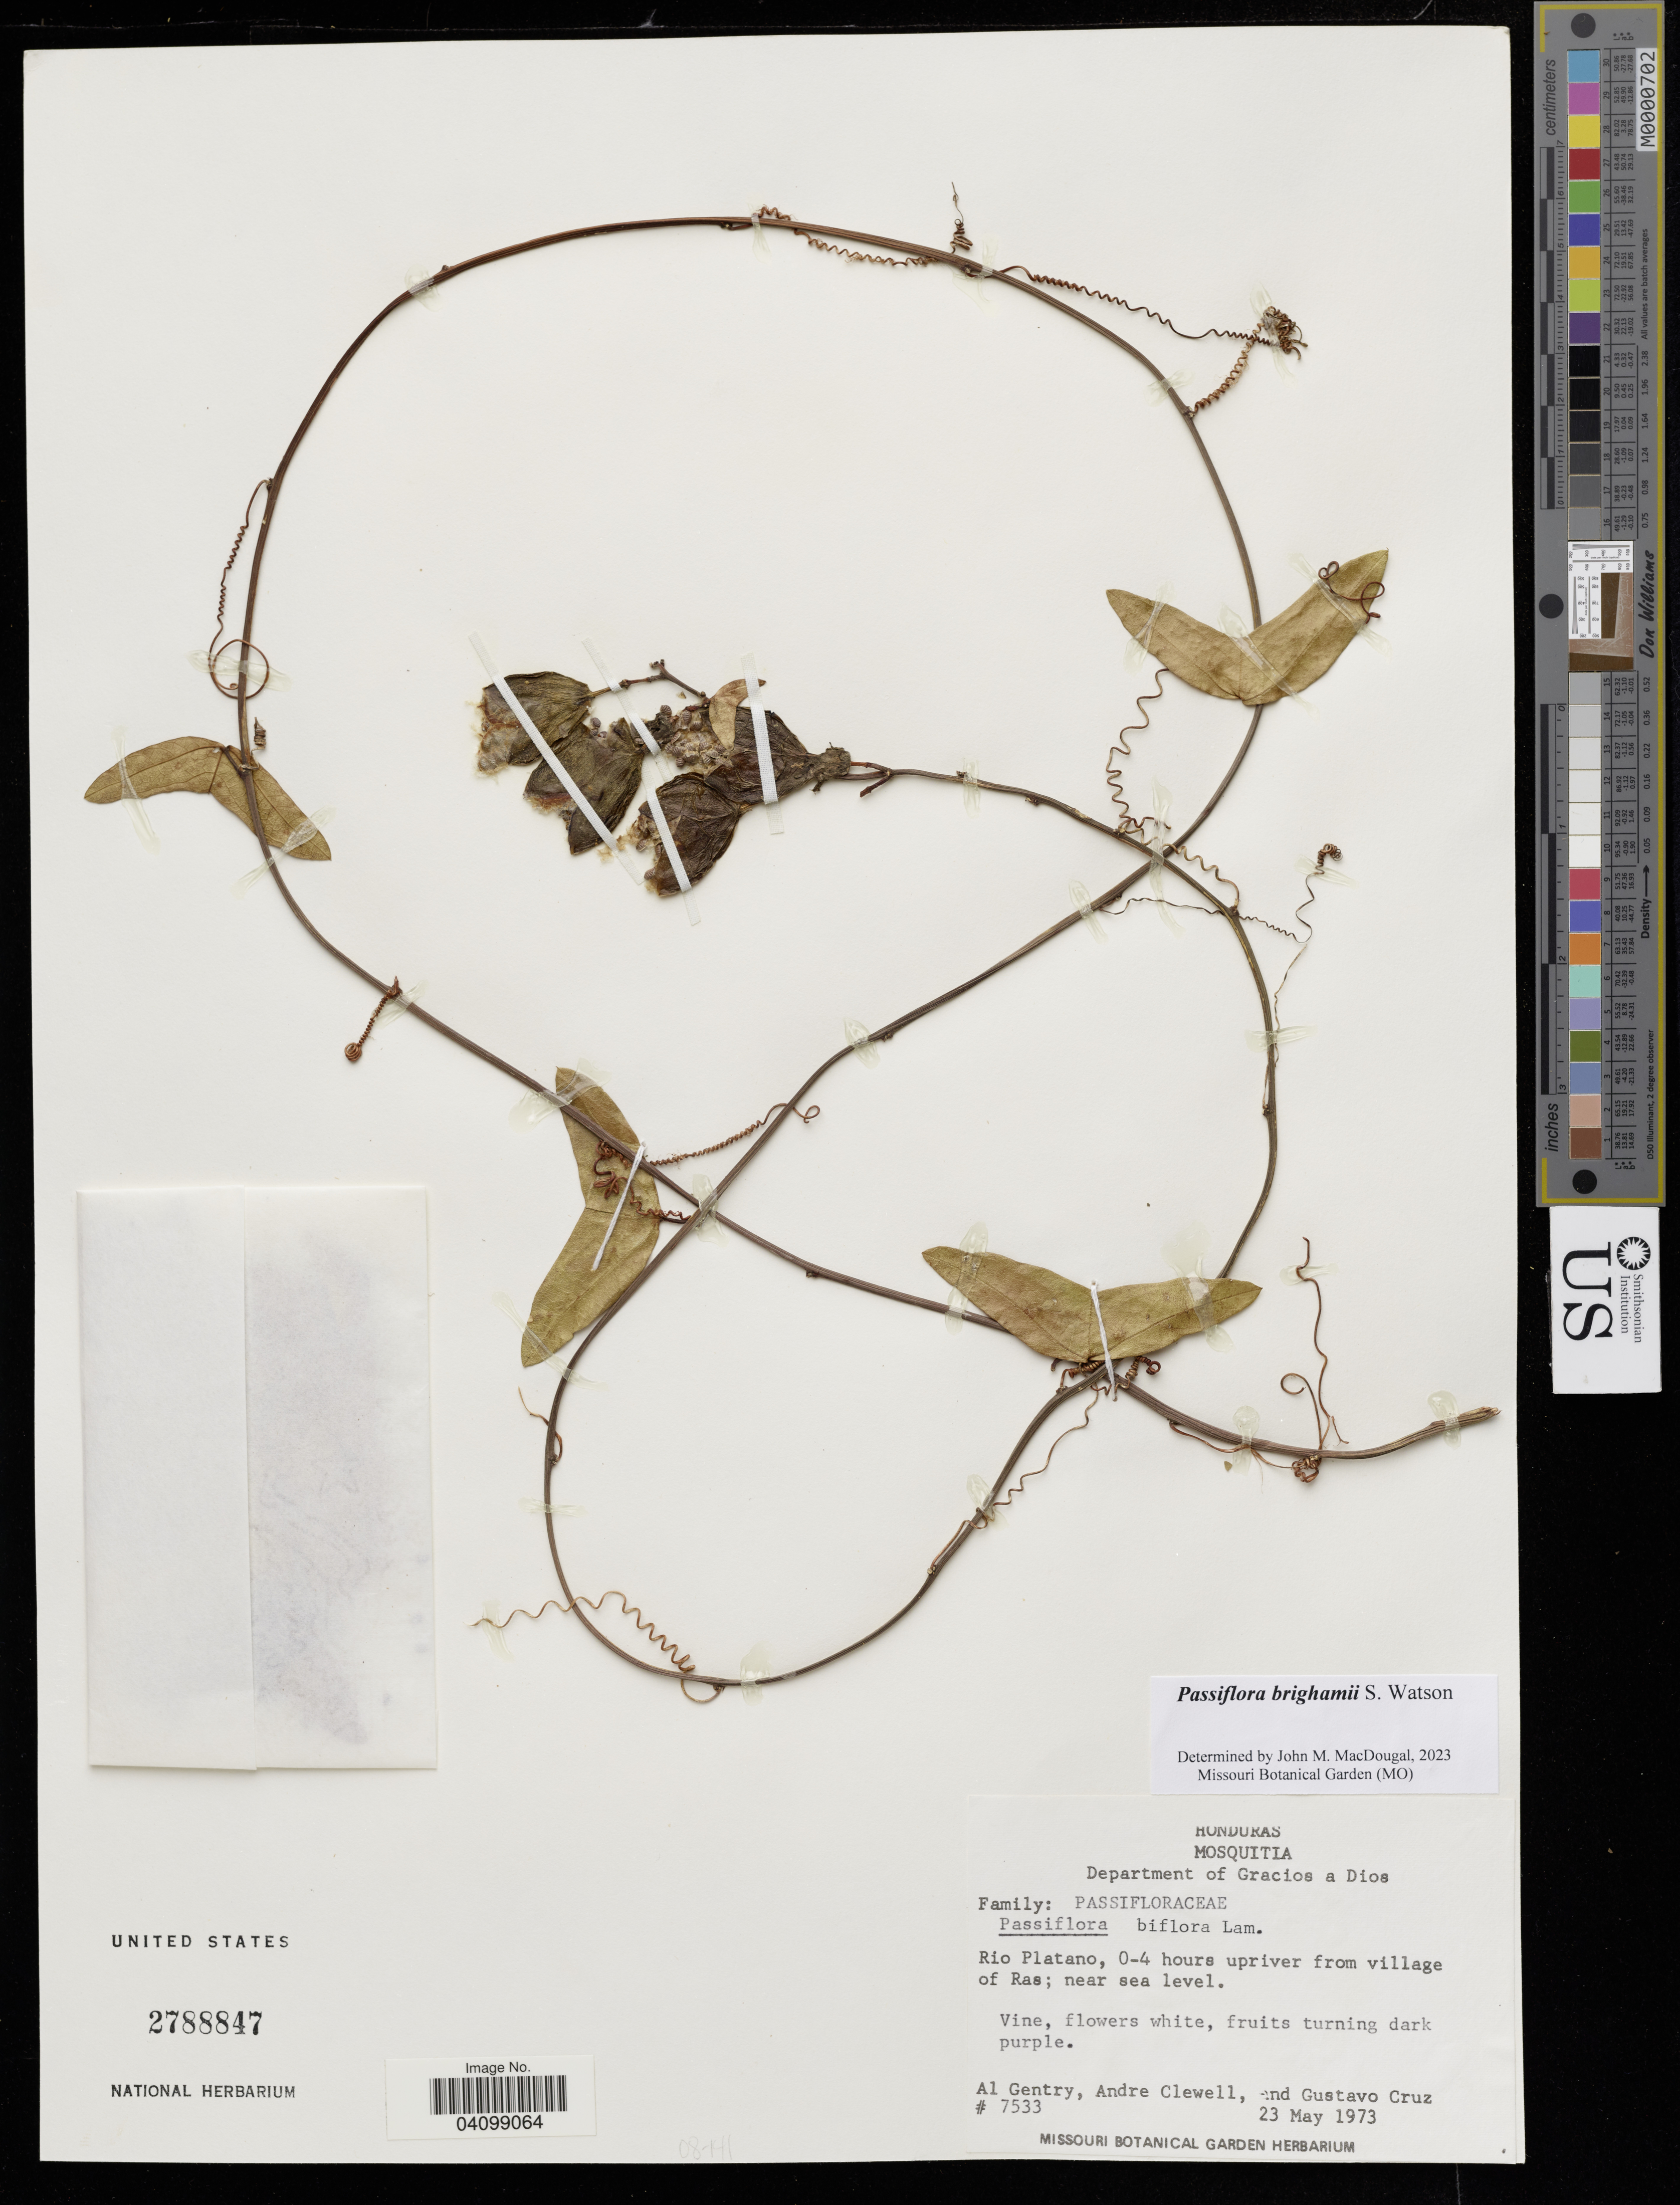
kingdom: Plantae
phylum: Tracheophyta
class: Magnoliopsida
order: Malpighiales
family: Passifloraceae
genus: Passiflora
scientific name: Passiflora brighamii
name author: S. Watson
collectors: A. Gentry & A. Clewell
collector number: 7533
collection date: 1973-05-23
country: Honduras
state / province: Gracias de Dios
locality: Rio Platano, 0-4 hours upriver from village of Ras.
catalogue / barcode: US 2788847